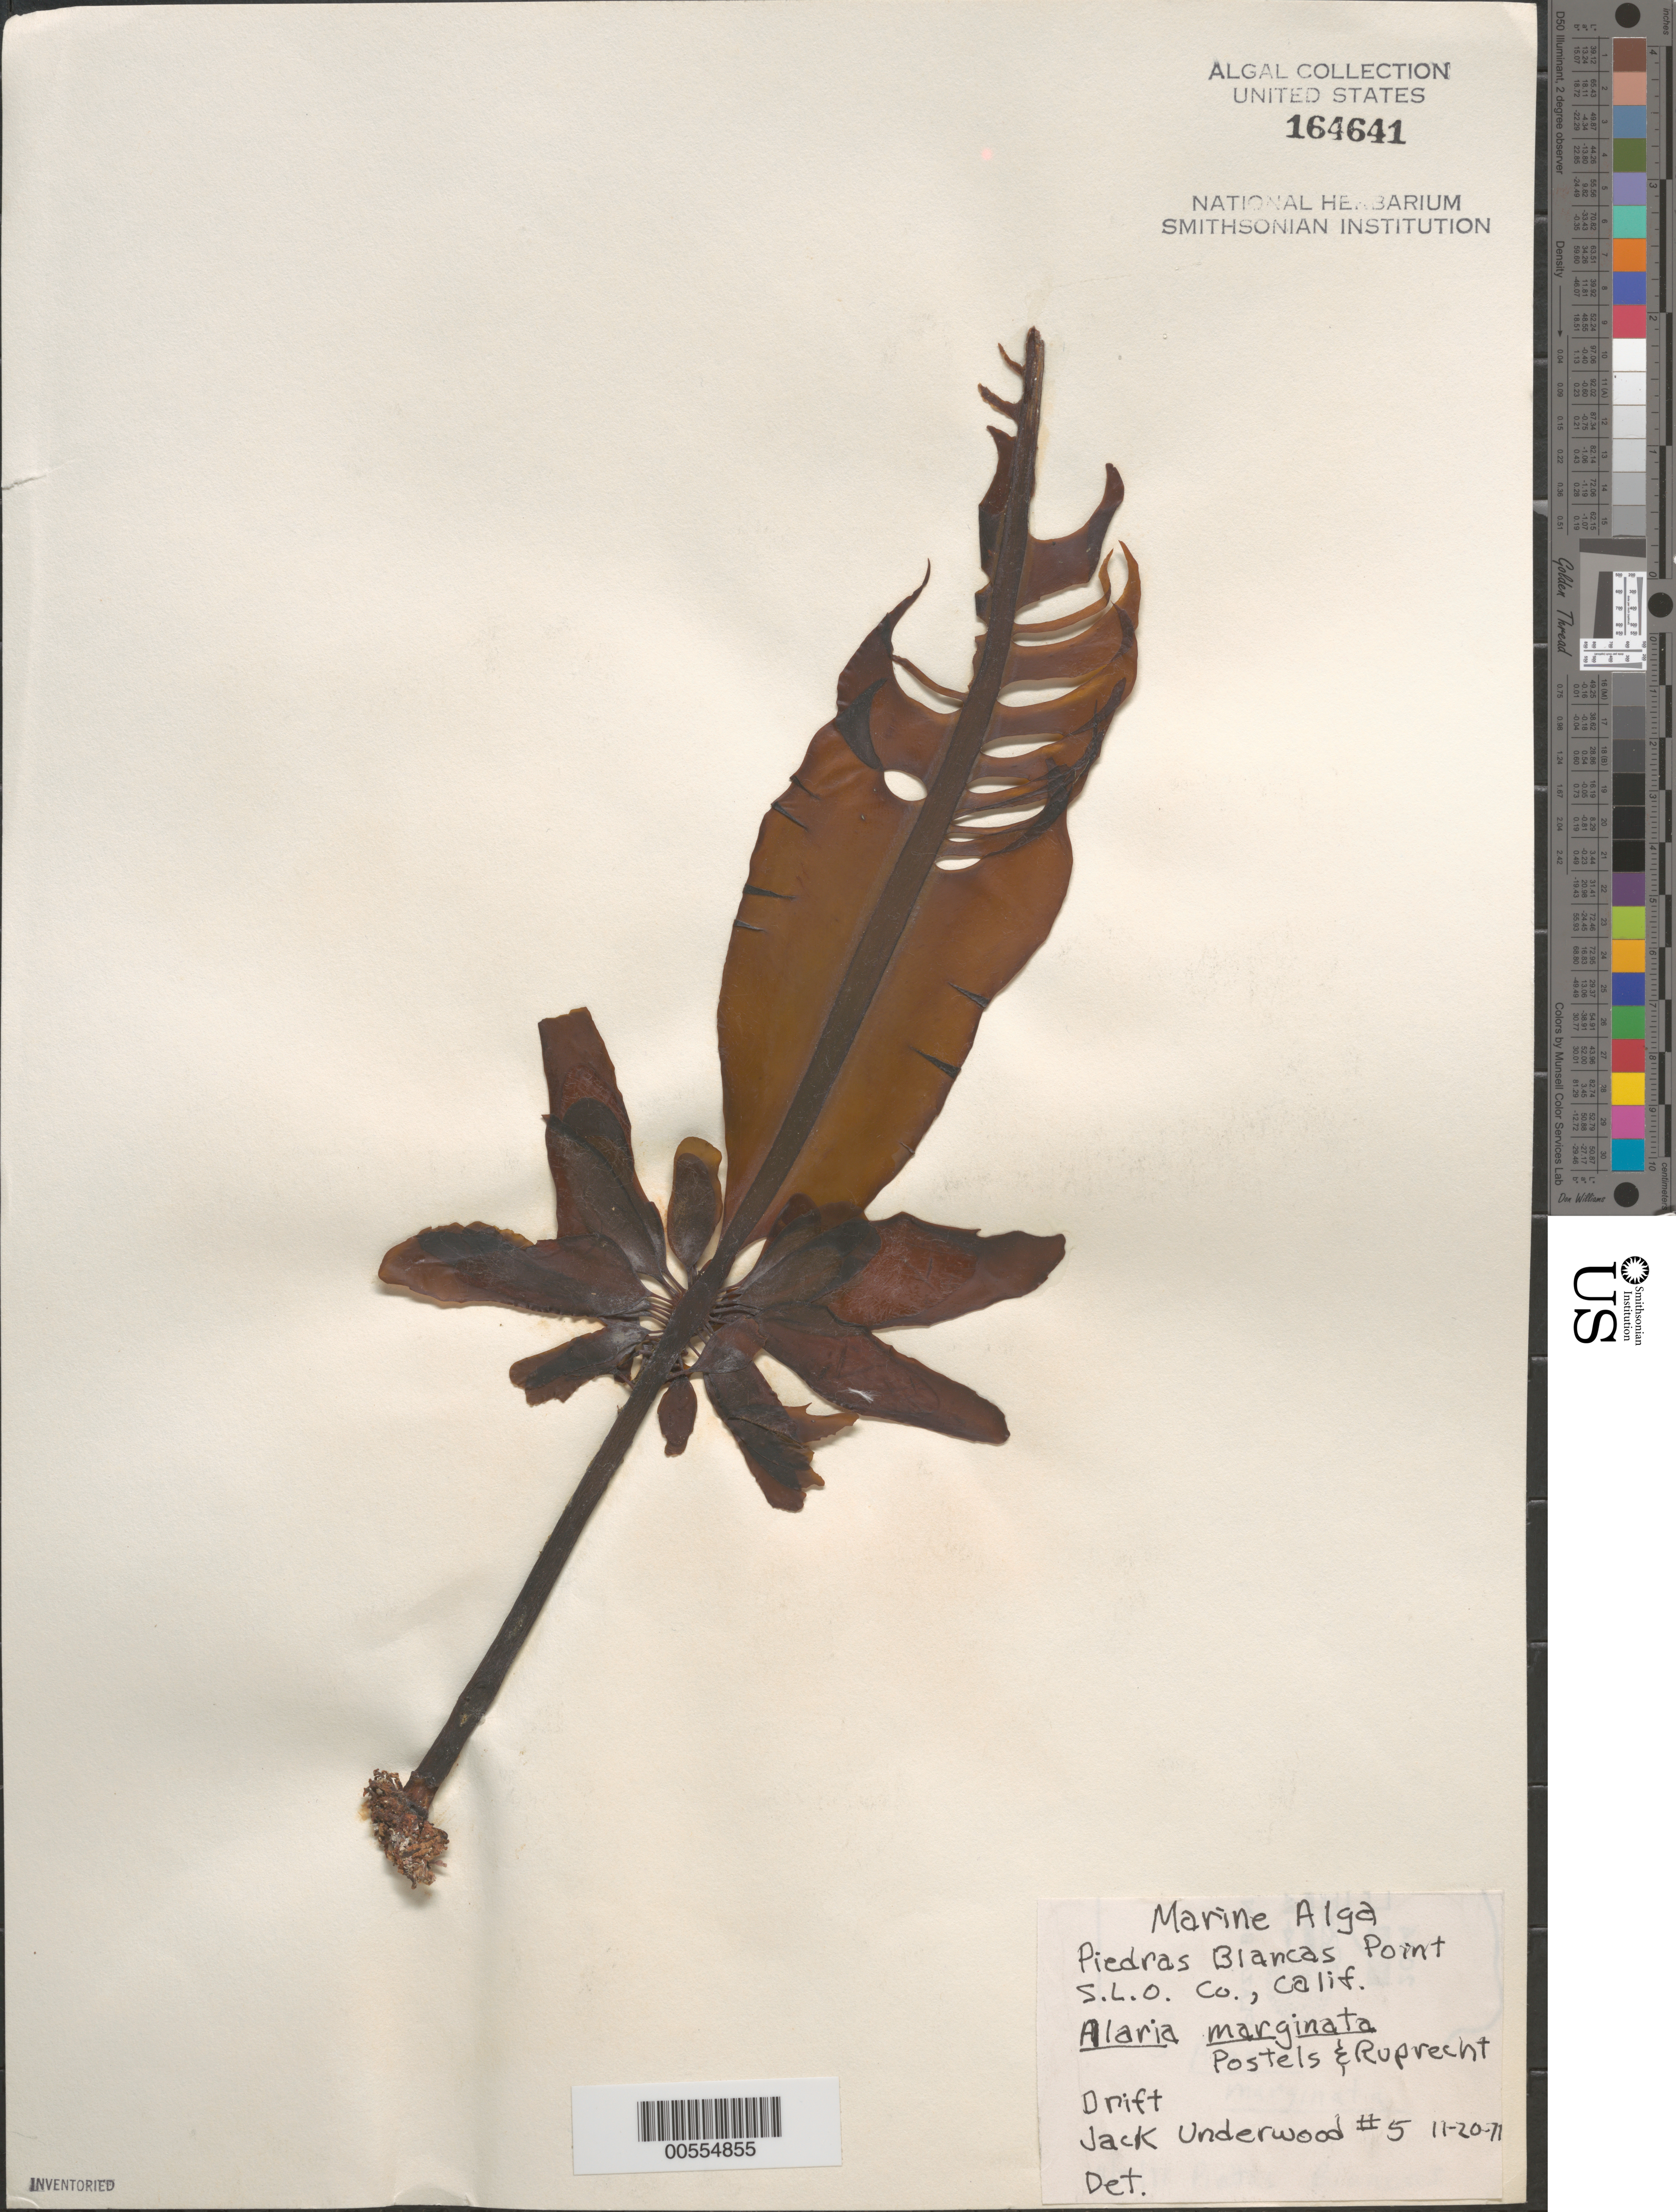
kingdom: Chromista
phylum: Ochrophyta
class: Phaeophyceae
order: Laminariales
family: Alariaceae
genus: Alaria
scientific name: Alaria marginata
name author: Ruiz & Pav.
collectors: J. Underwood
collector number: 5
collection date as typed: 20 Nov 1971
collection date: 1971-11-20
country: United States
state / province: California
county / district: San Luis Obispo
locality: Piedras Blancas Point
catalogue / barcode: US 164641